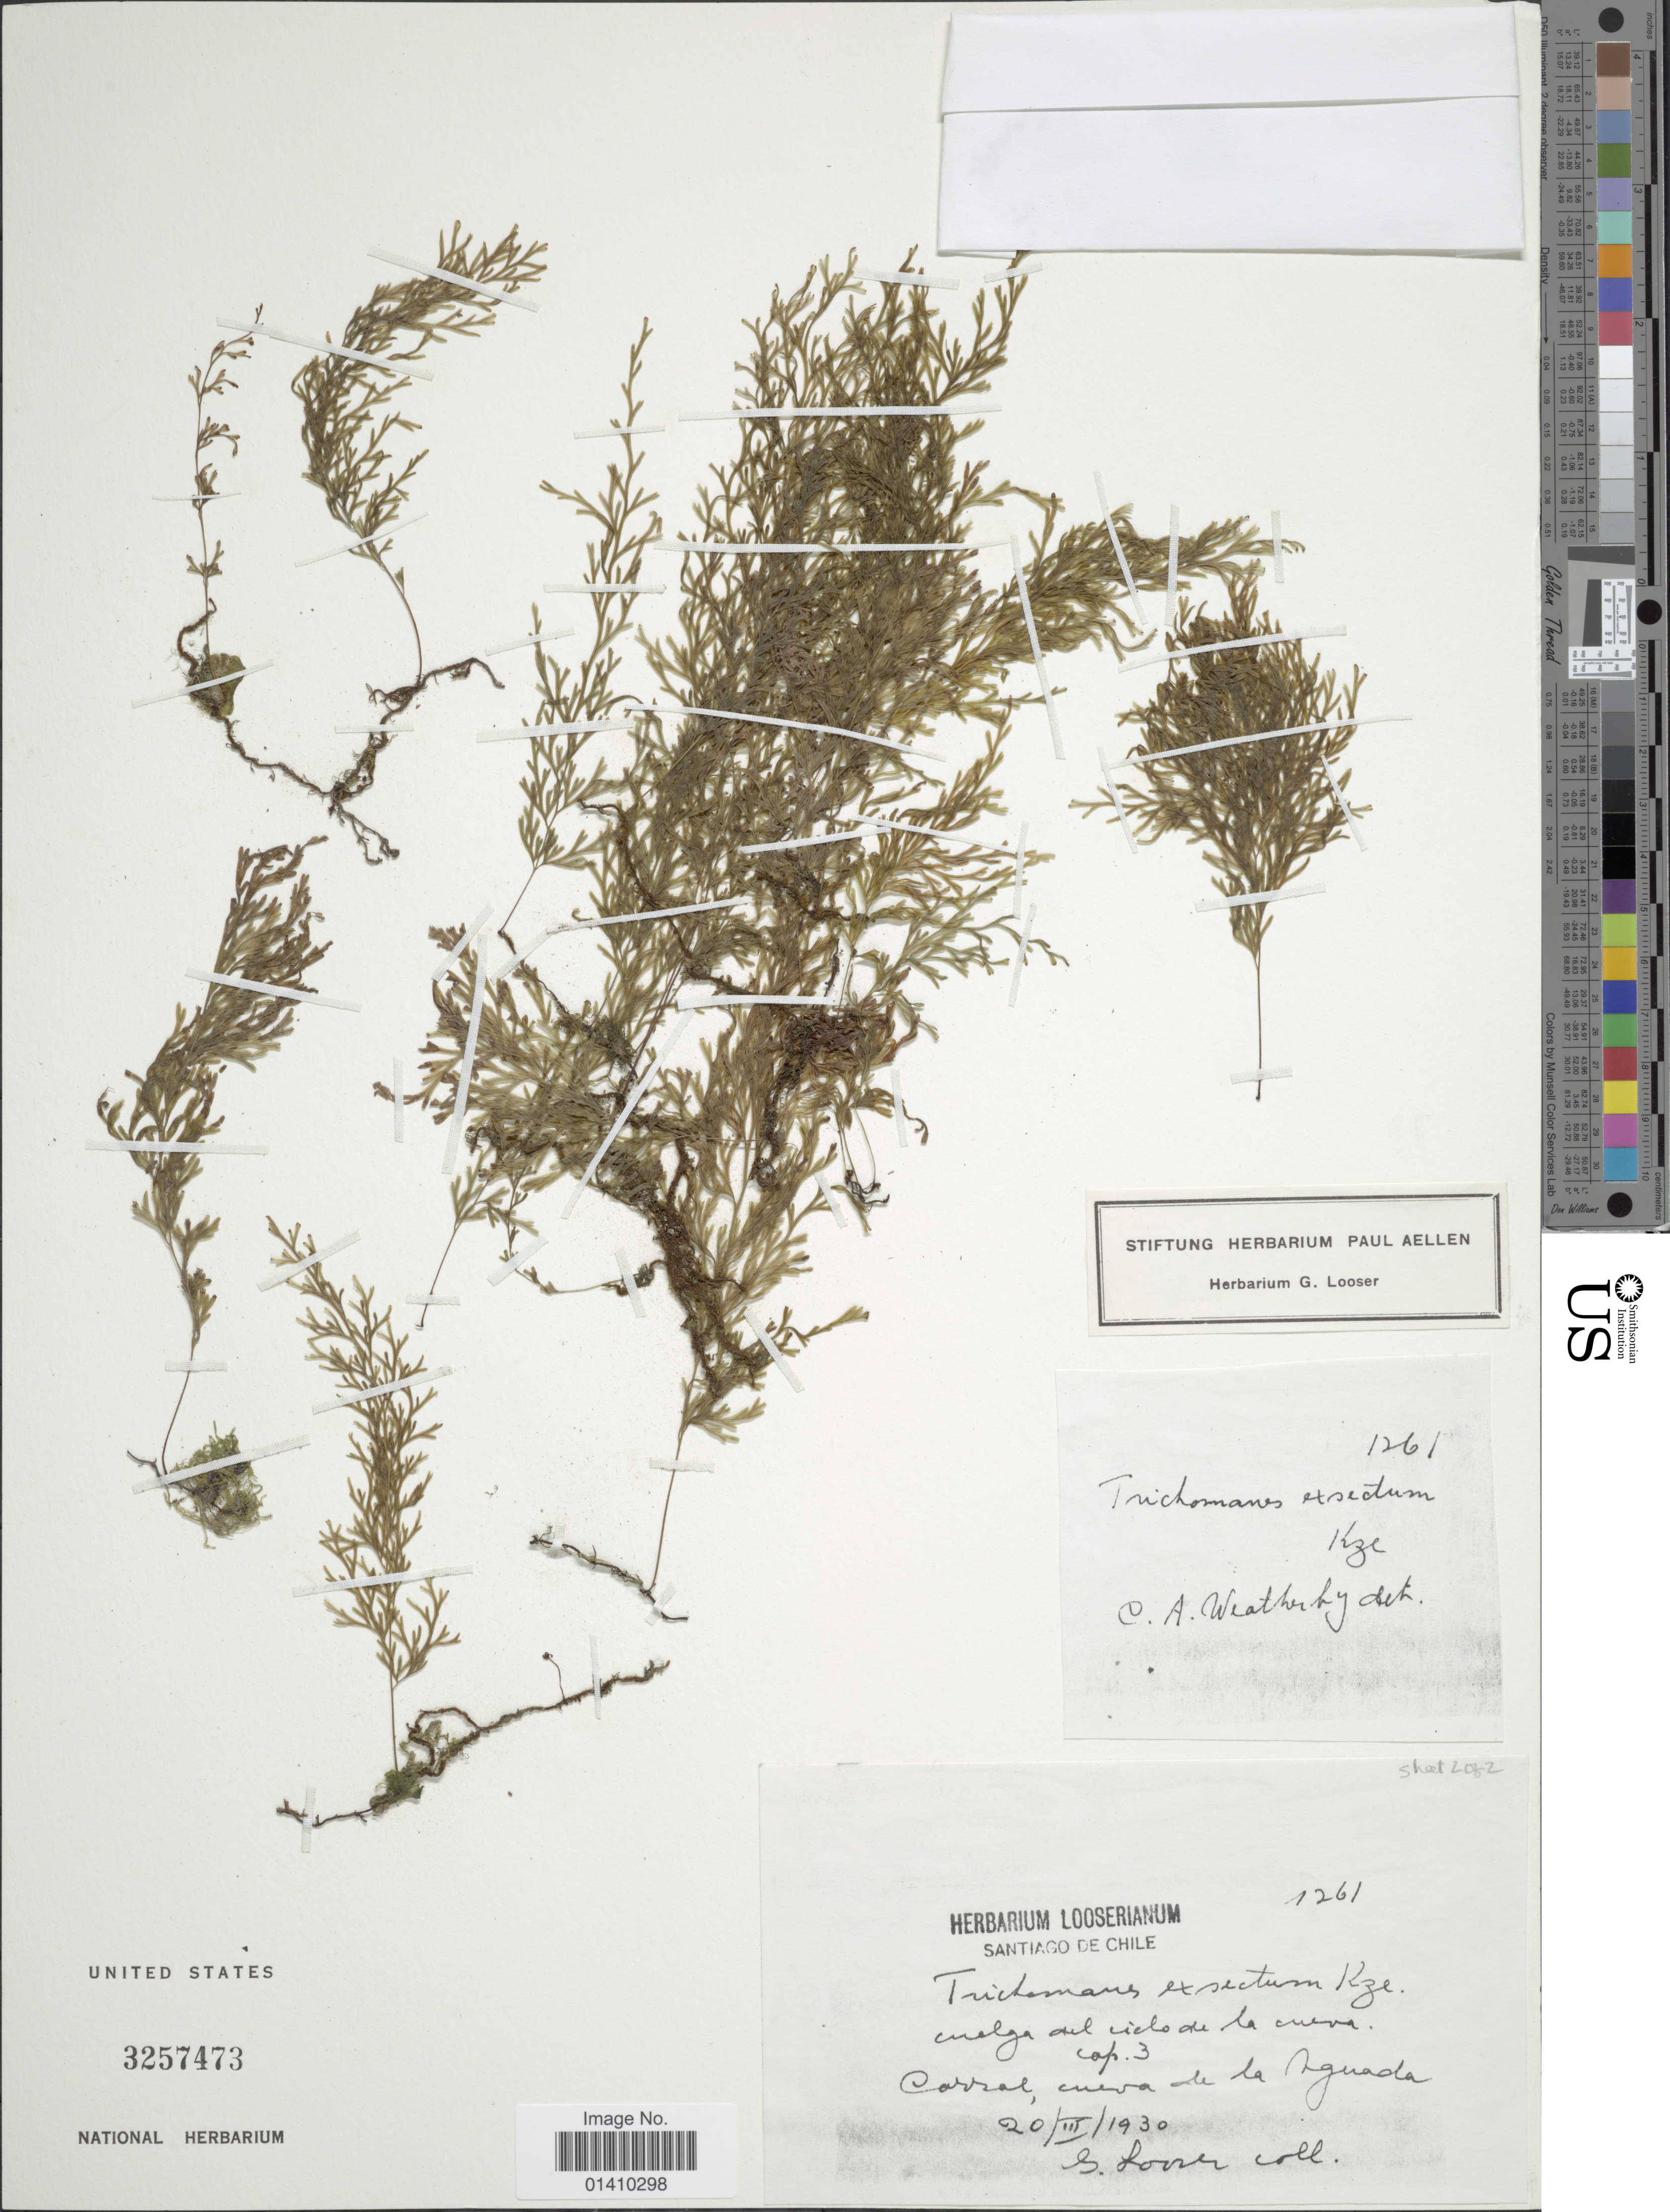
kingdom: Plantae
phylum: Tracheophyta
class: Polypodiopsida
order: Hymenophyllales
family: Hymenophyllaceae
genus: Polyphlebium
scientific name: Polyphlebium exsectum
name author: (Kunze) Ebihara & Dubuisson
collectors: G. Looser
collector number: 1261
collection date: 1930-03-20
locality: Carral cuerva de la Aguada [interpreted]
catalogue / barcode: US 3257473